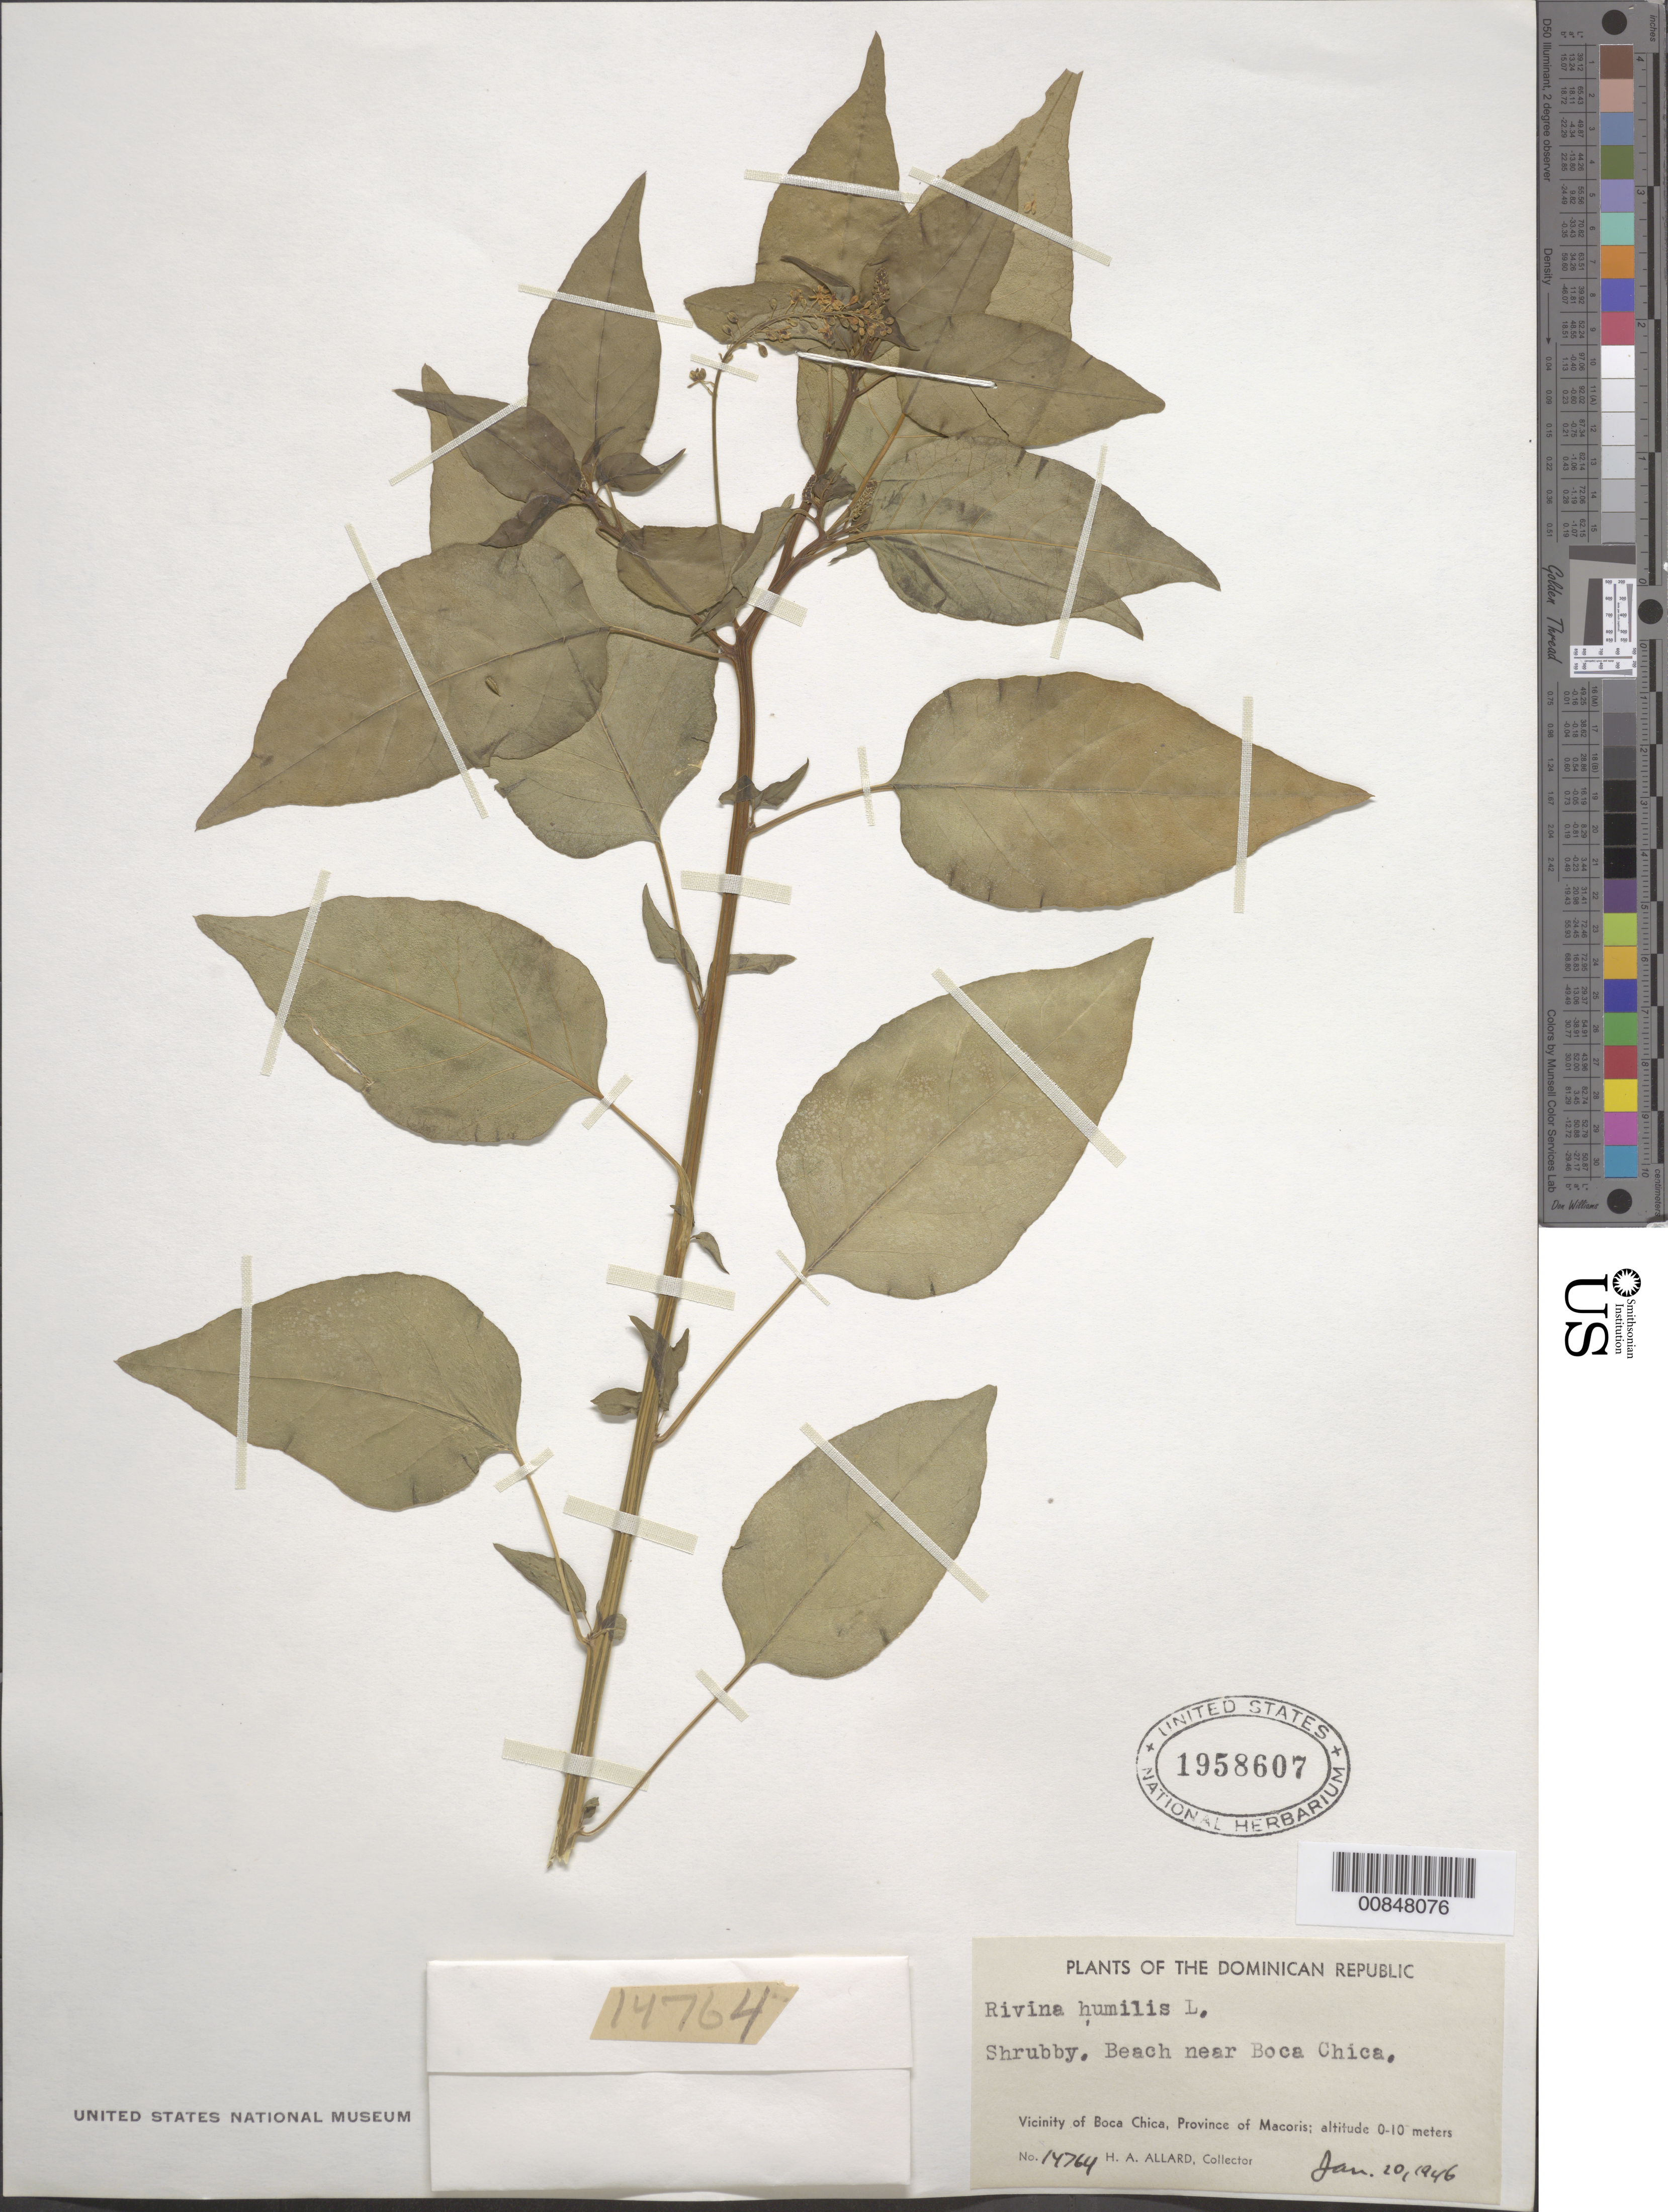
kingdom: Plantae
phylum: Tracheophyta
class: Magnoliopsida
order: Caryophyllales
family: Phytolaccaceae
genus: Rivina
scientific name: Rivina humilis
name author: L.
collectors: H. A. Allard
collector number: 14764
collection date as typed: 20 Jan 1946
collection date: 1946-01-20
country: Dominican Republic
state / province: San Pedro de Macoris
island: Hispaniola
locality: Beach near Boca Chica.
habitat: Beach.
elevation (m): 0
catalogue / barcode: US 1958607